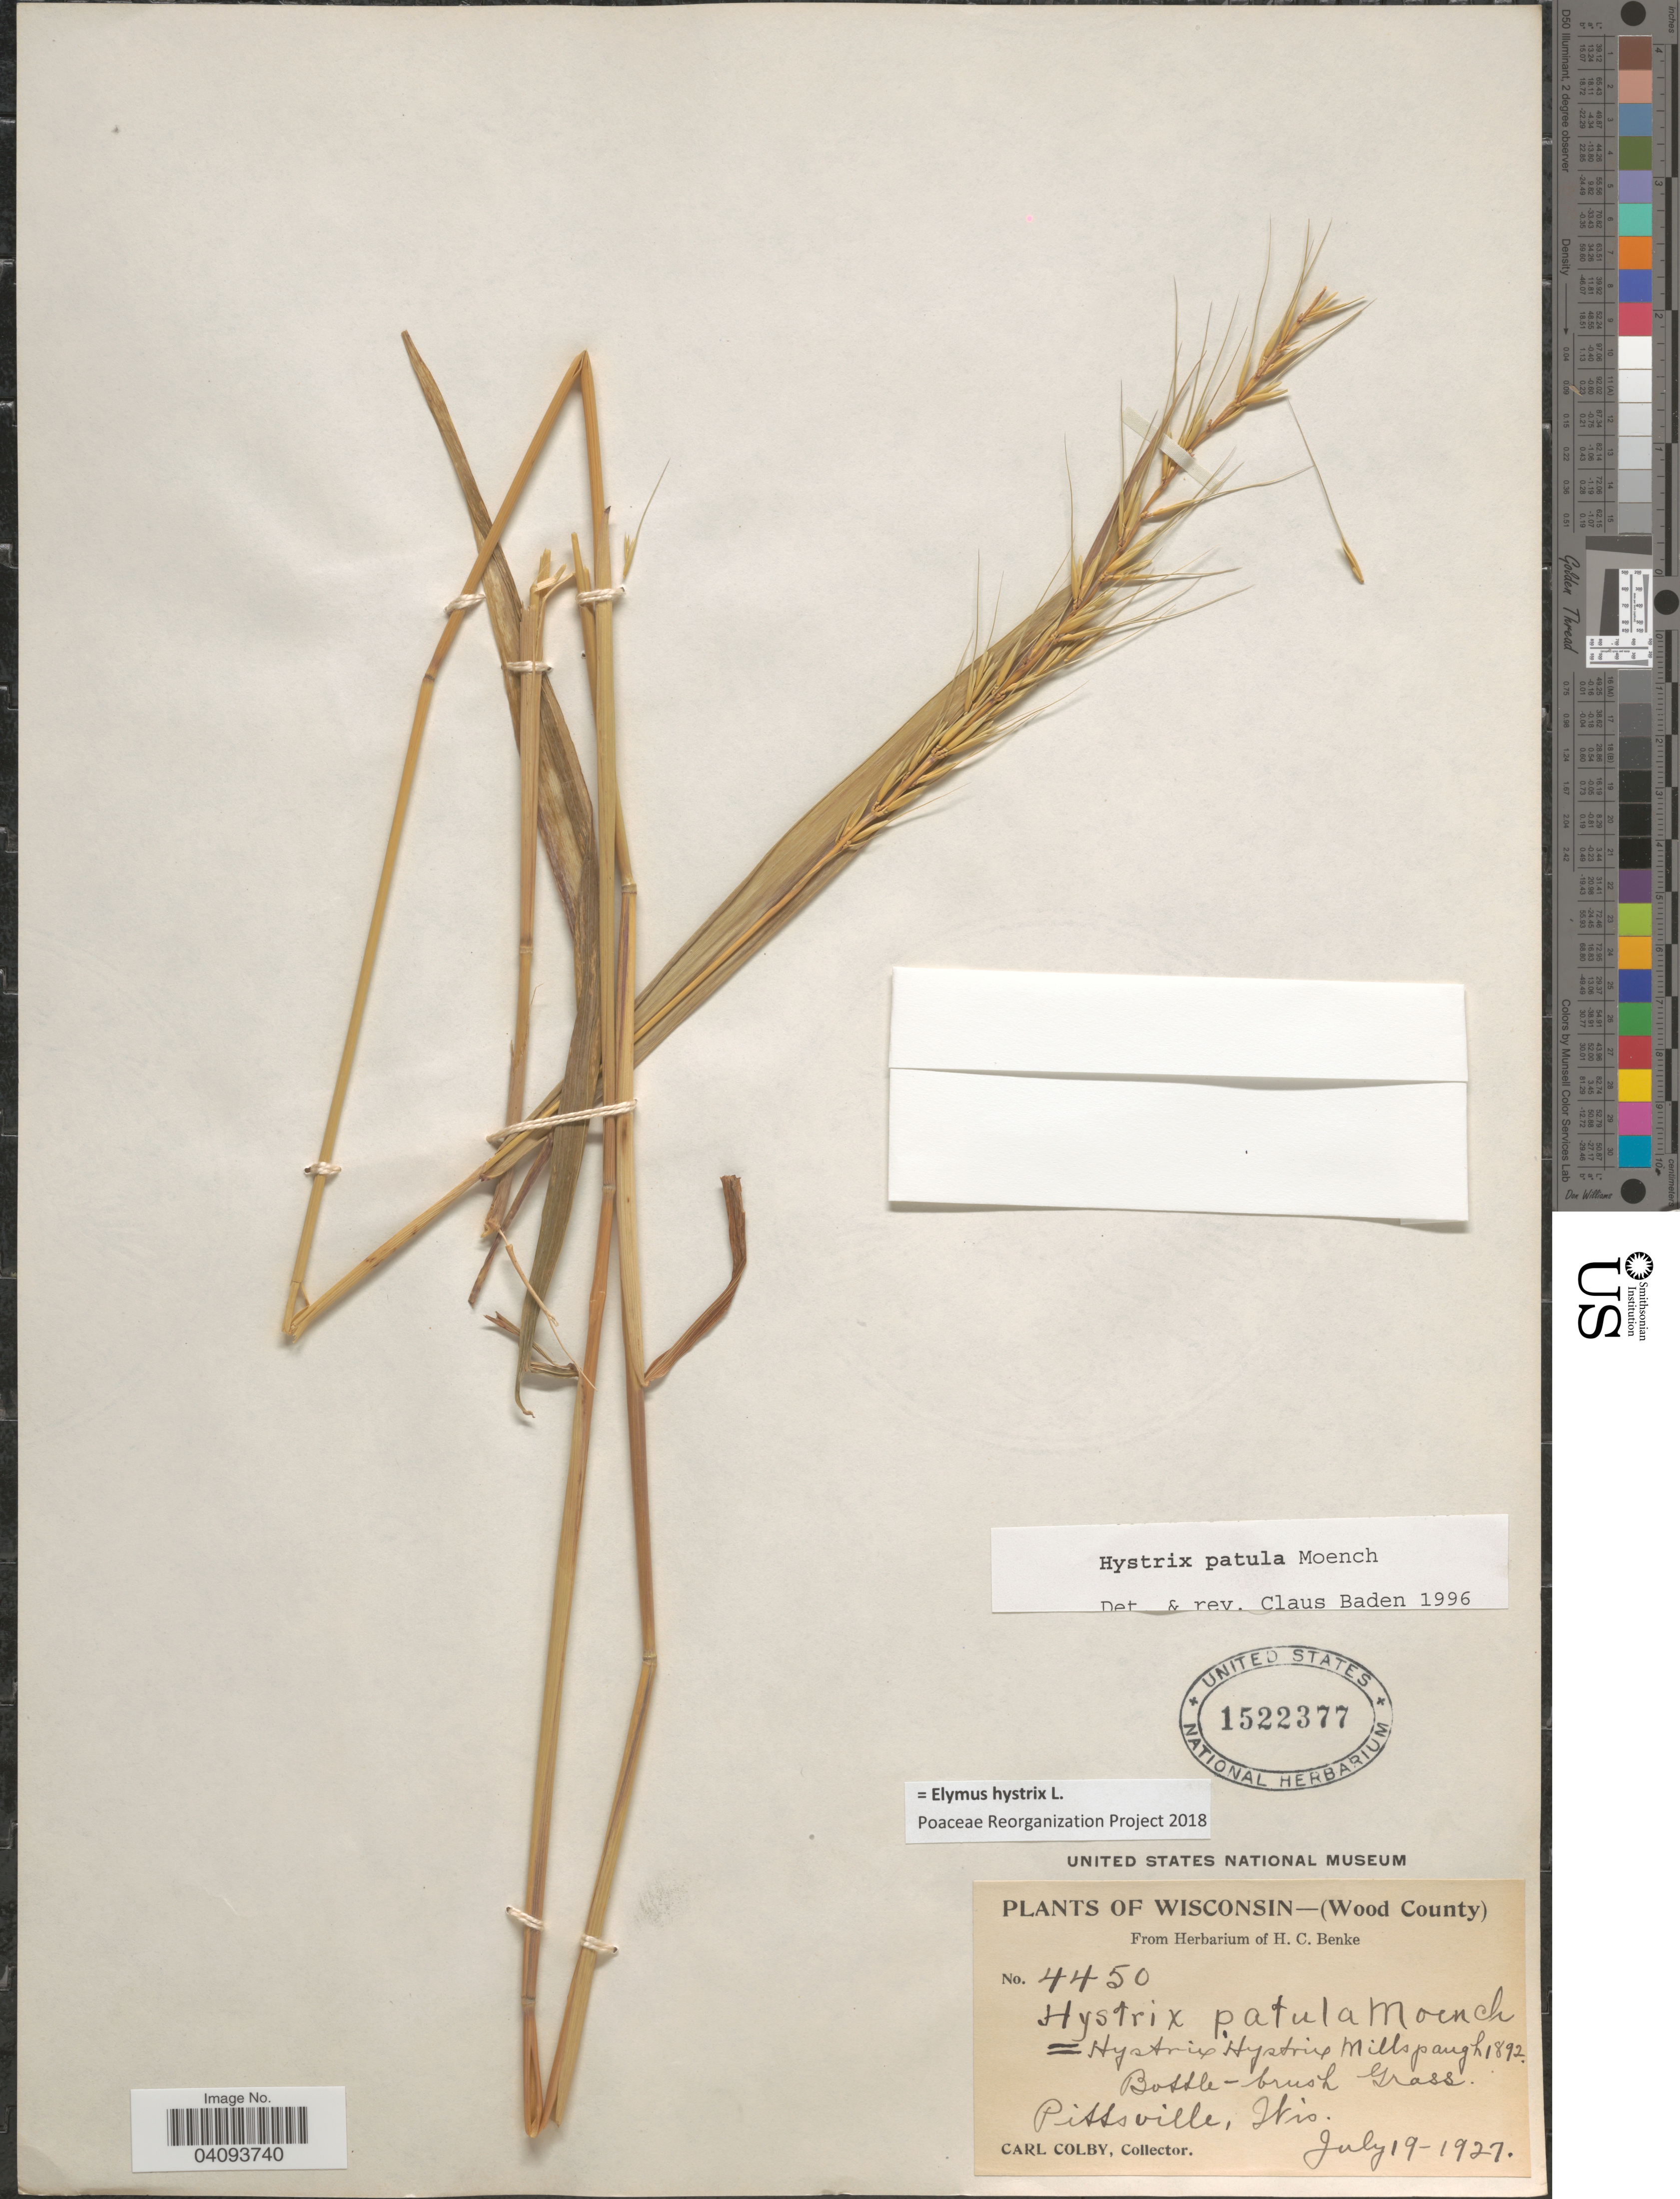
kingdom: Plantae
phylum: Tracheophyta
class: Liliopsida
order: Poales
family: Poaceae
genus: Elymus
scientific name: Elymus hystrix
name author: L.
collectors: C. Colby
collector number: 4450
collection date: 1927-07-19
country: United States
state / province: Wisconsin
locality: Wood County. Pittsville.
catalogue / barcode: US 1522377